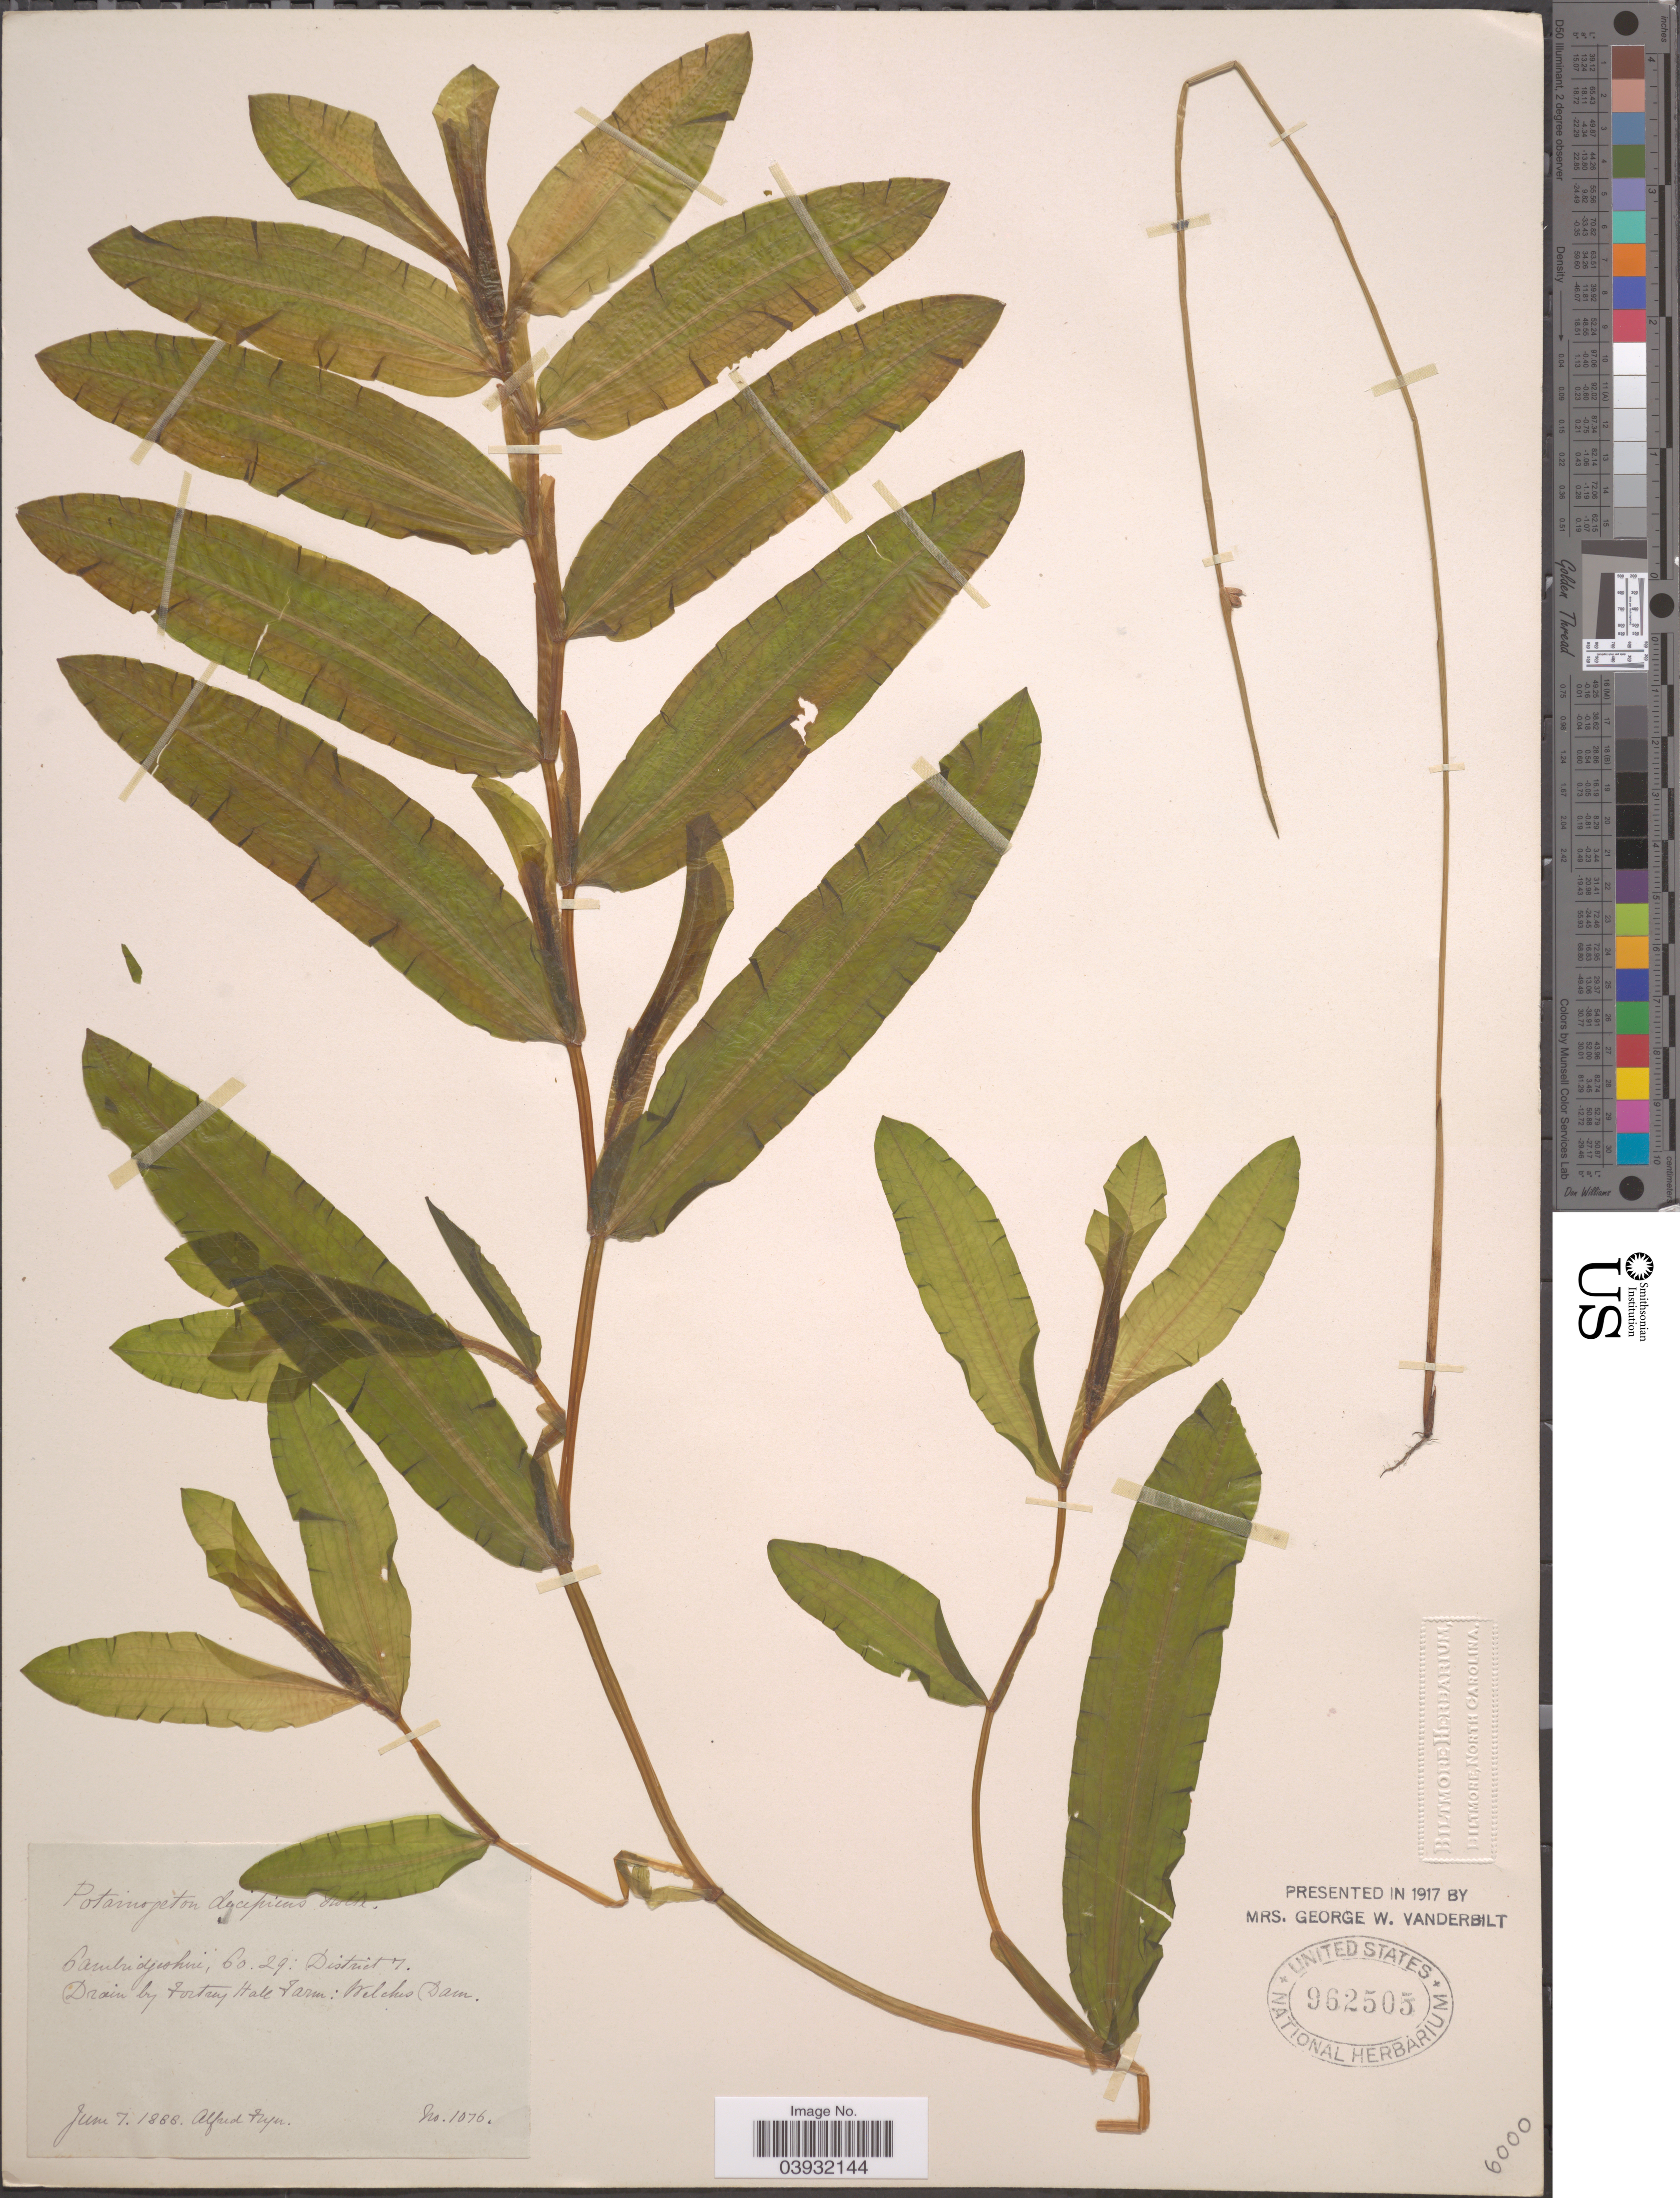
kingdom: Plantae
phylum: Tracheophyta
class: Liliopsida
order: Alismatales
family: Potamogetonaceae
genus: Potamogeton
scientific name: Potamogeton decipiens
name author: Nolte ex W.D.J. Koch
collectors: A. Fryer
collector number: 1076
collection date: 1888-06-07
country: United Kingdom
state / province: England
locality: Cambridgeshire, Co. 29: District 7. Drain by Fortrey Hall Farm: Welches Dam.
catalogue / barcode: US 962505